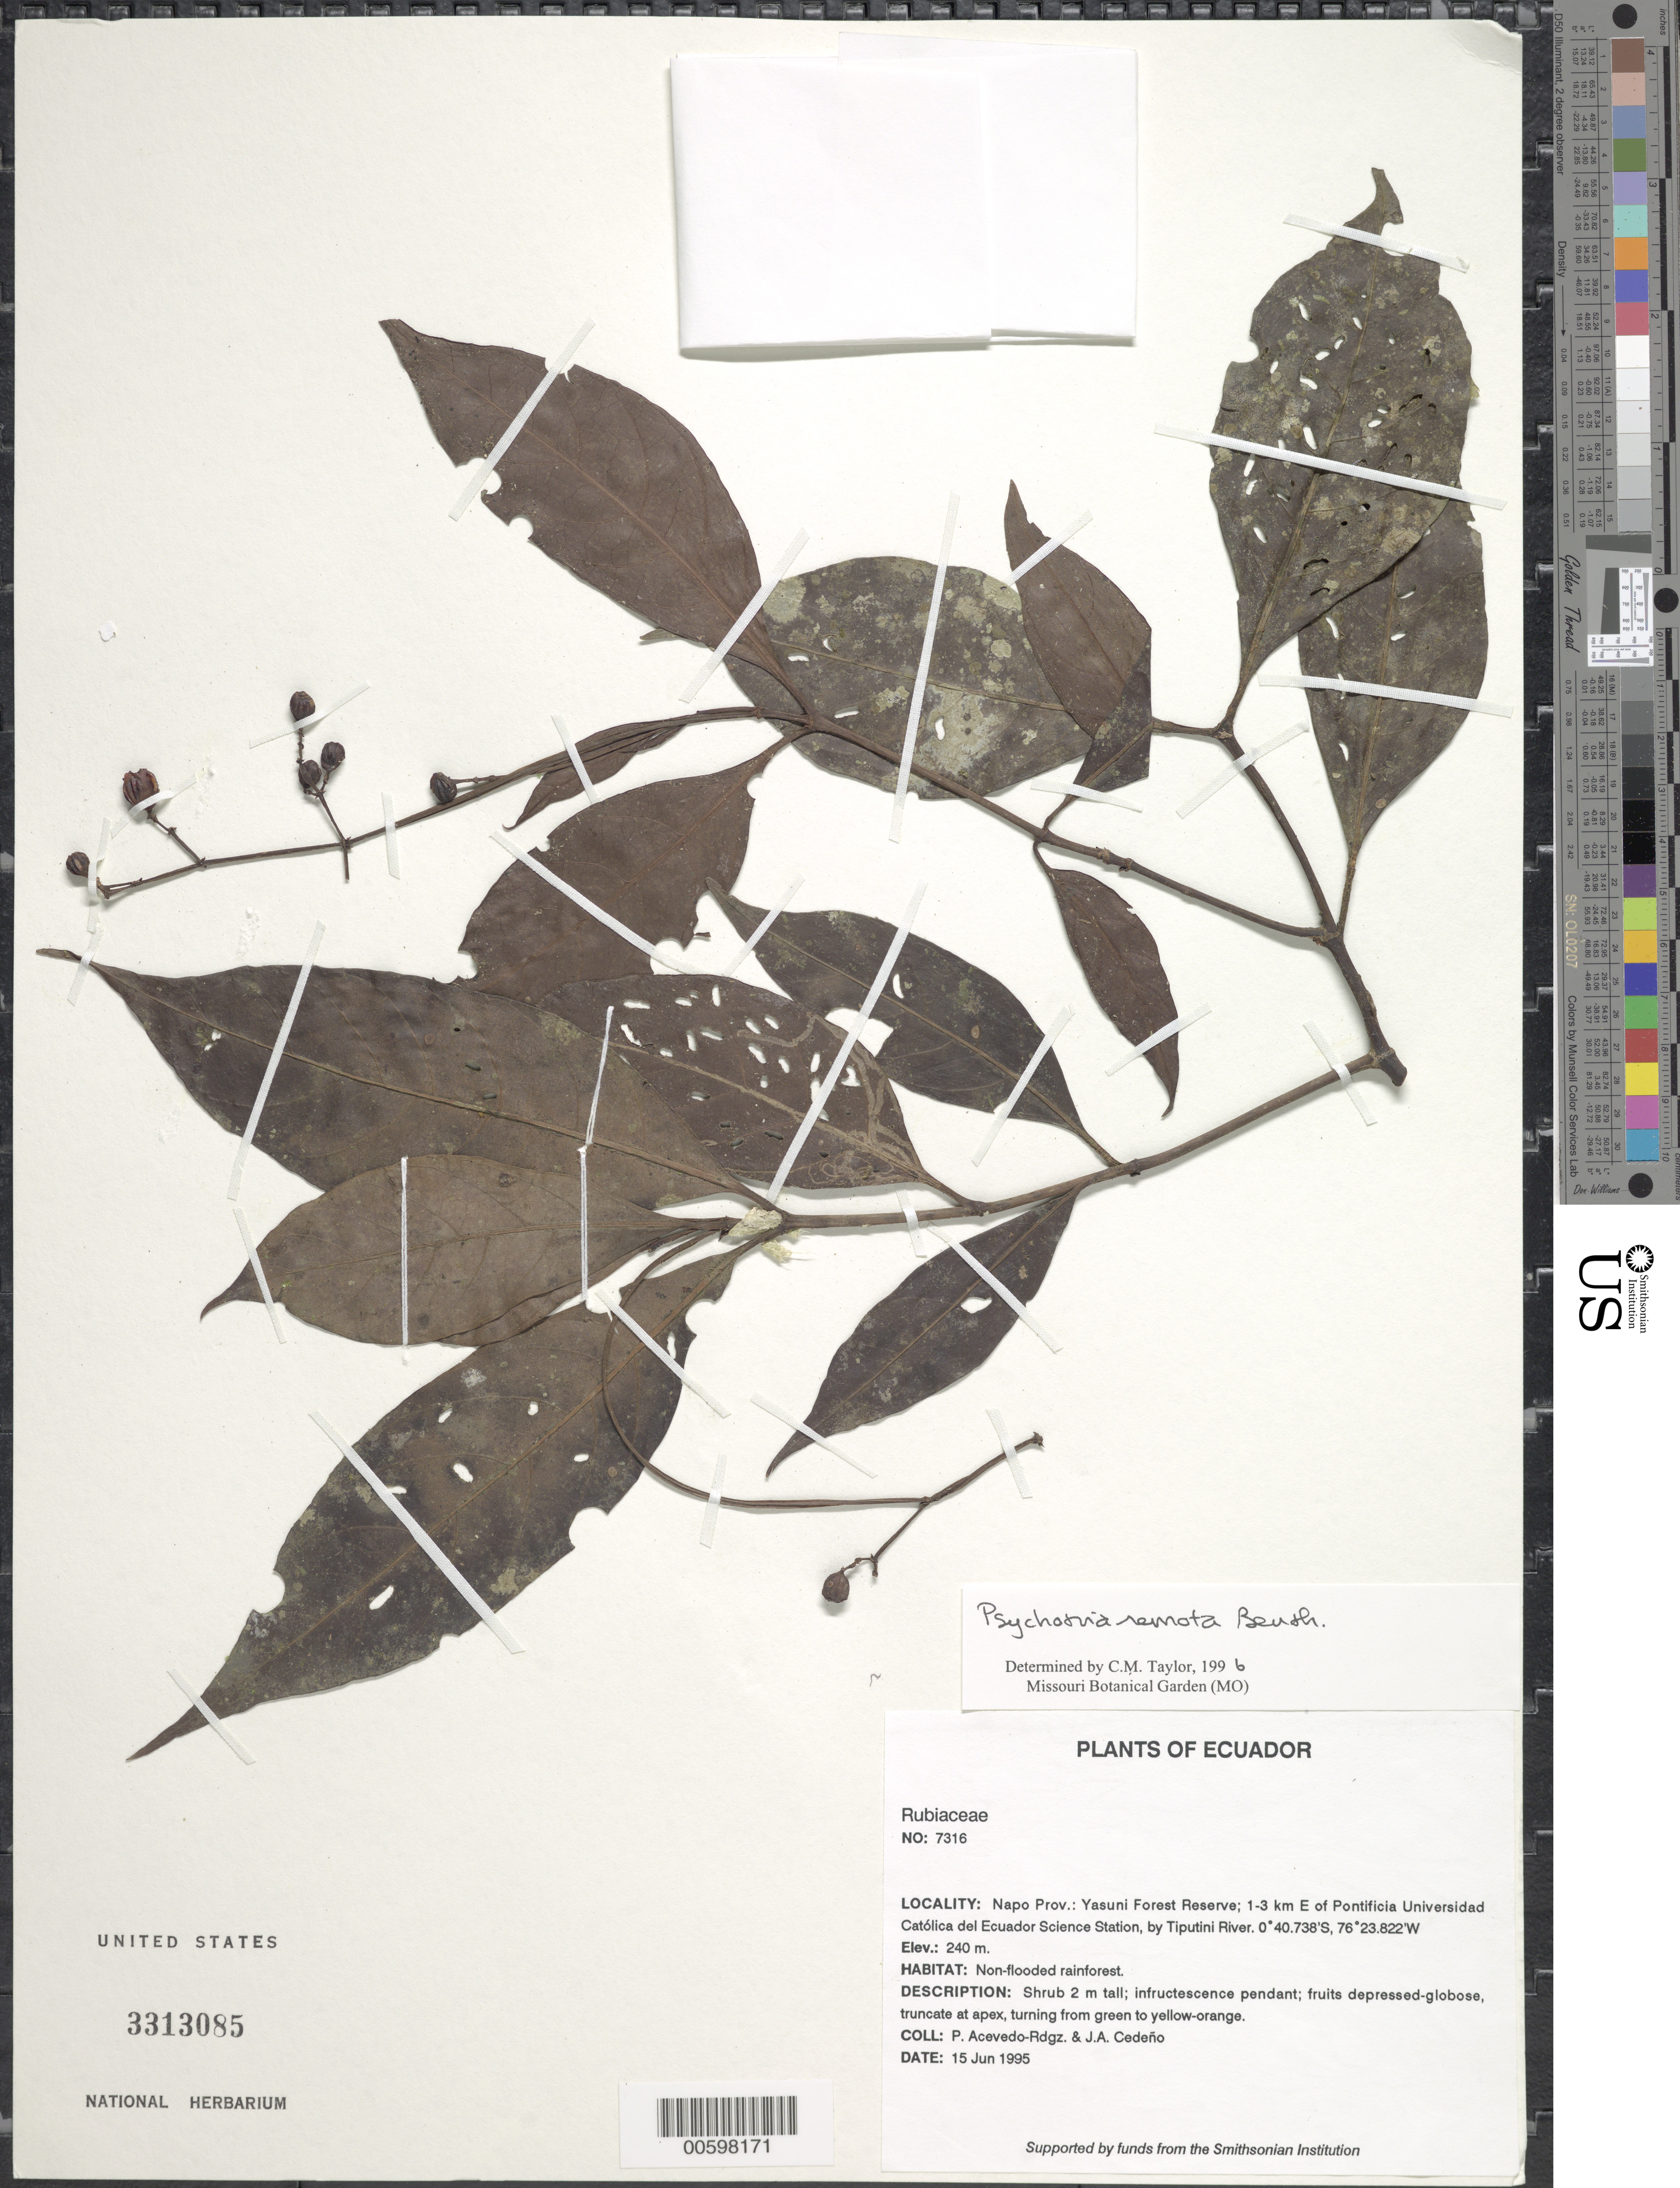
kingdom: Plantae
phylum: Tracheophyta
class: Magnoliopsida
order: Gentianales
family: Rubiaceae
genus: Psychotria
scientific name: Psychotria remota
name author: Benth.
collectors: P. Acevedo-Rodr. & J. A. Cedeño M.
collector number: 7316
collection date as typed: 15 Jun 1995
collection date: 1995-06-15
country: Ecuador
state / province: Napo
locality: Napo Prov.: Yasuni Forest Reserve; 1-3 km E of Pontificia Universidad Católica del Ecuador Science Station by Tiputini River.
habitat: Non-flooded rainforest.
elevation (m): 240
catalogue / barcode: US 3313085